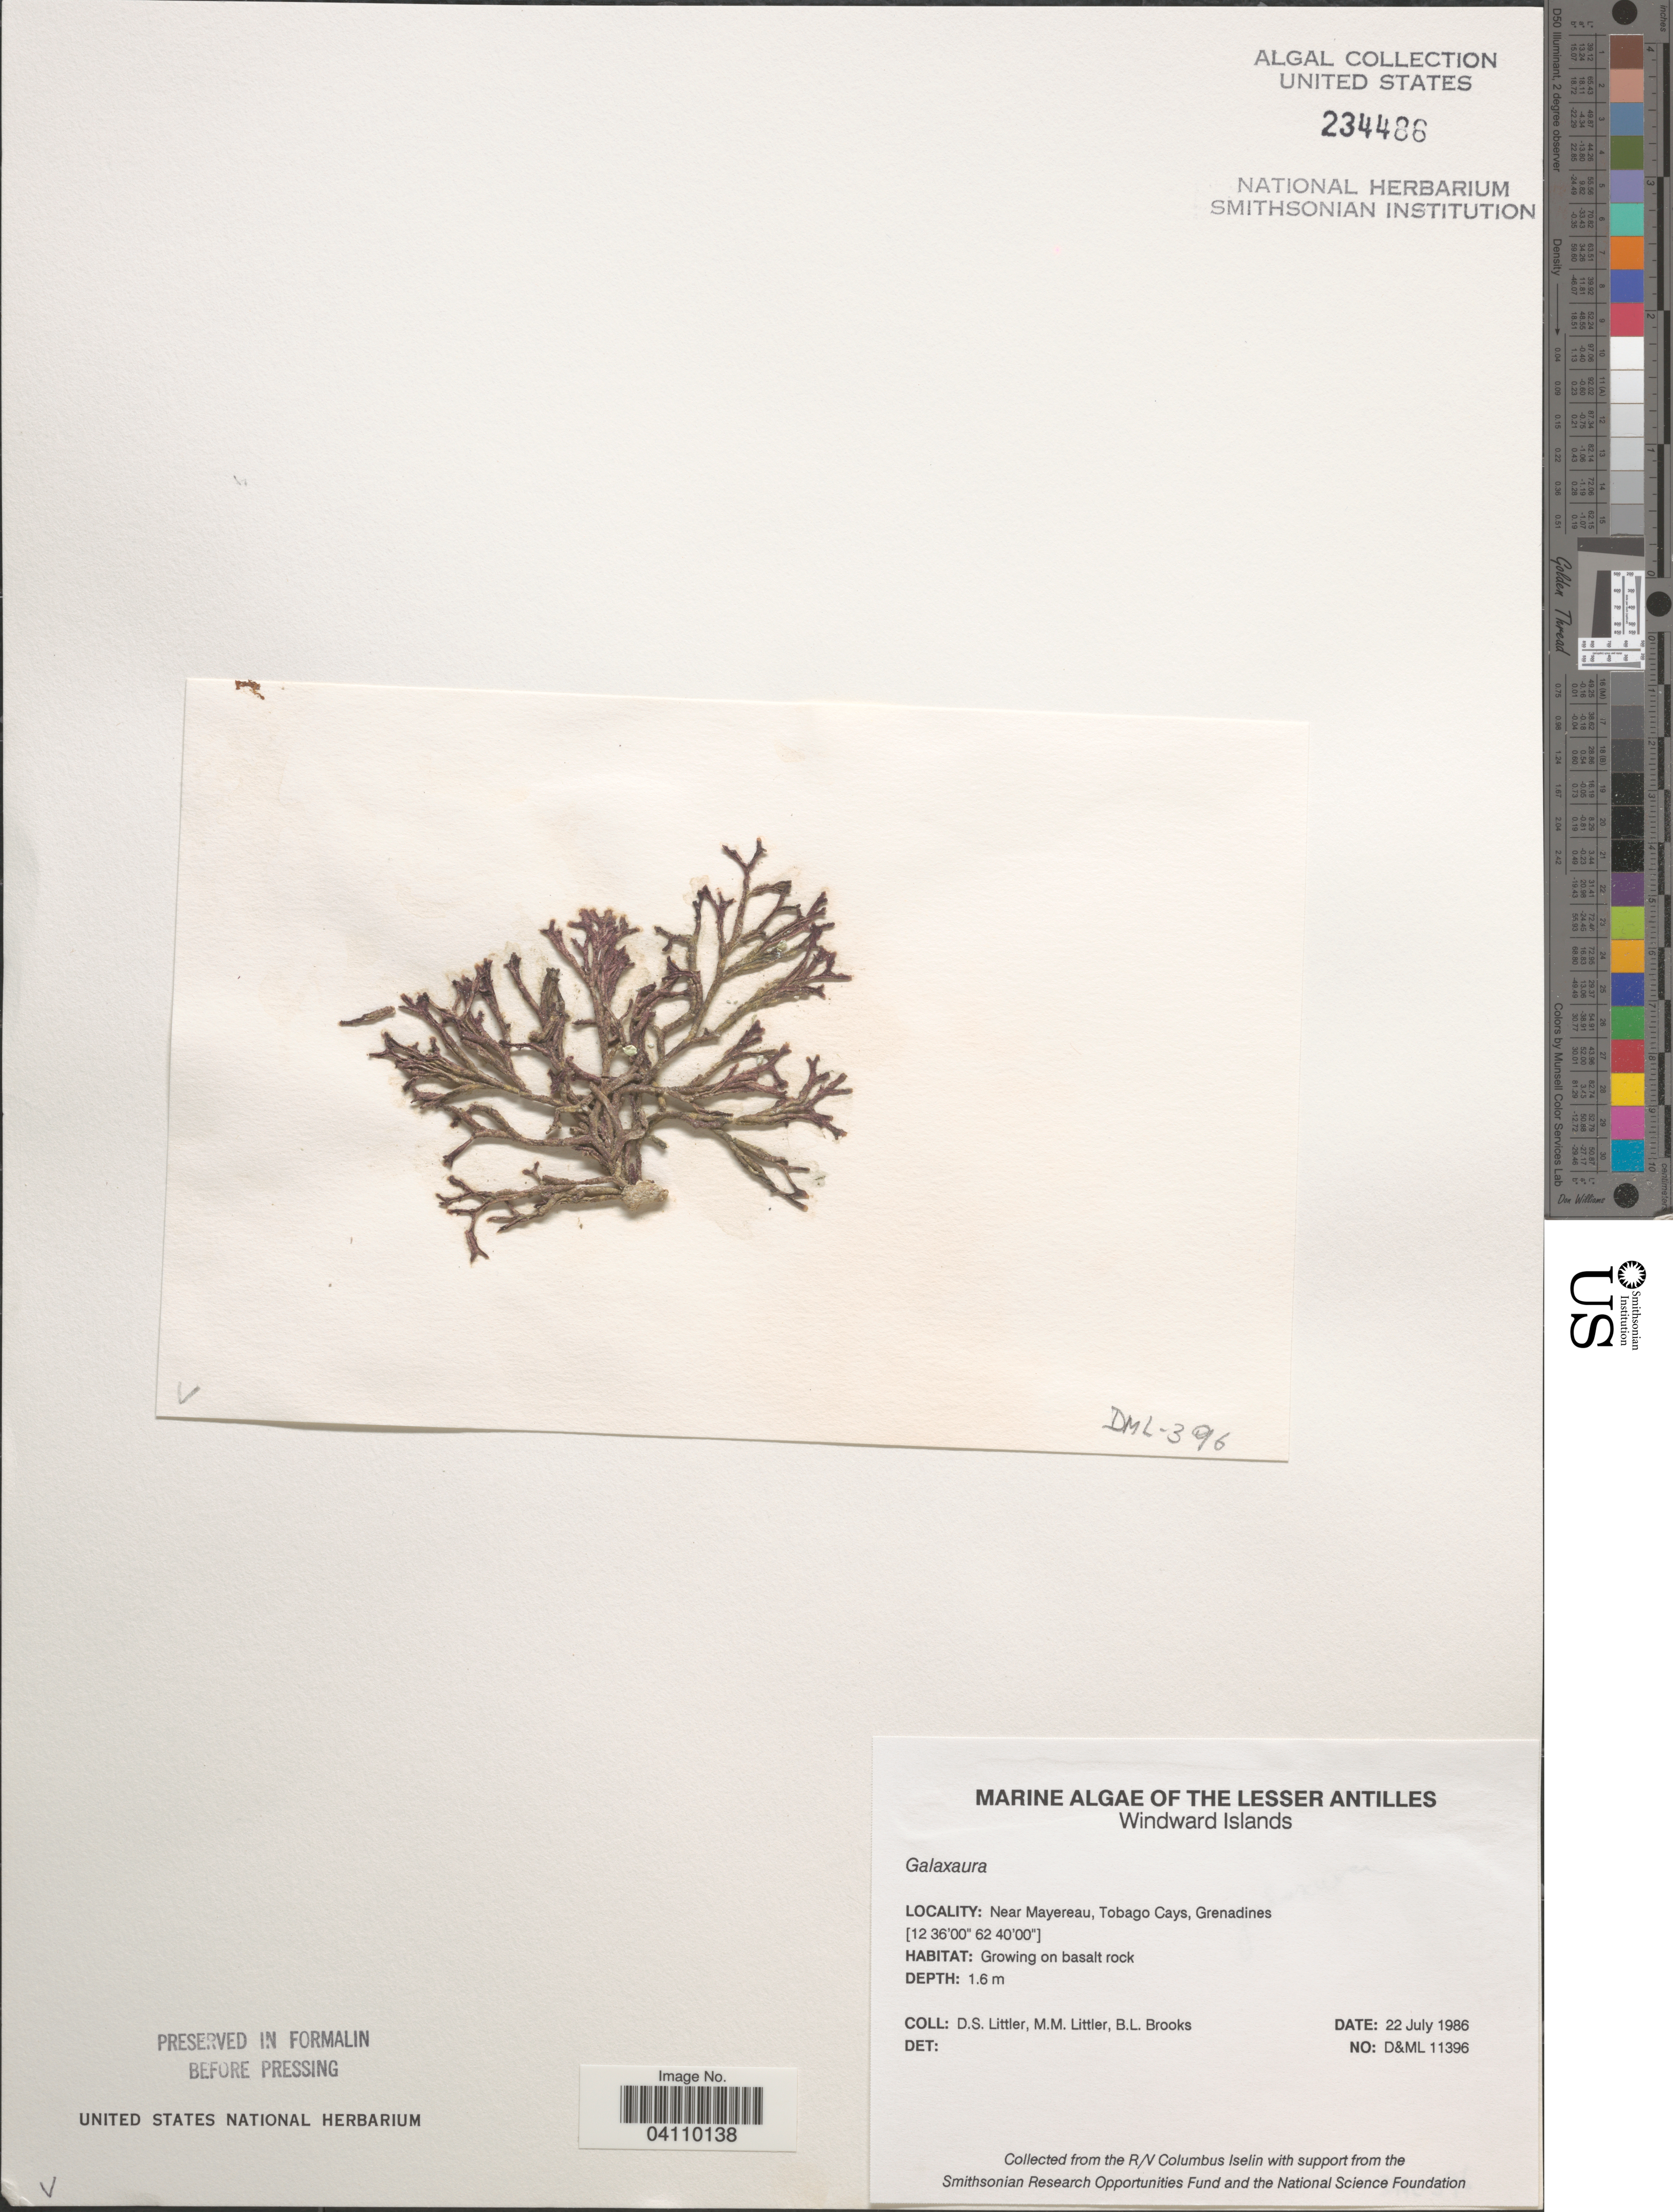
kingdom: Plantae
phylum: Rhodophyta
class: Florideophyceae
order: Nemaliales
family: Galaxauraceae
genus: Galaxaura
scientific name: Galaxaura sp.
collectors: D. S. Littler & B. Brooks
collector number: D&ML11396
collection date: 1986-07-22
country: St. Vincent - Grenadines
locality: The Lesser Antilles. Windward Islands. Near Mayereau, Tobago Cays, Grenadines.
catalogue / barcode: US 234486